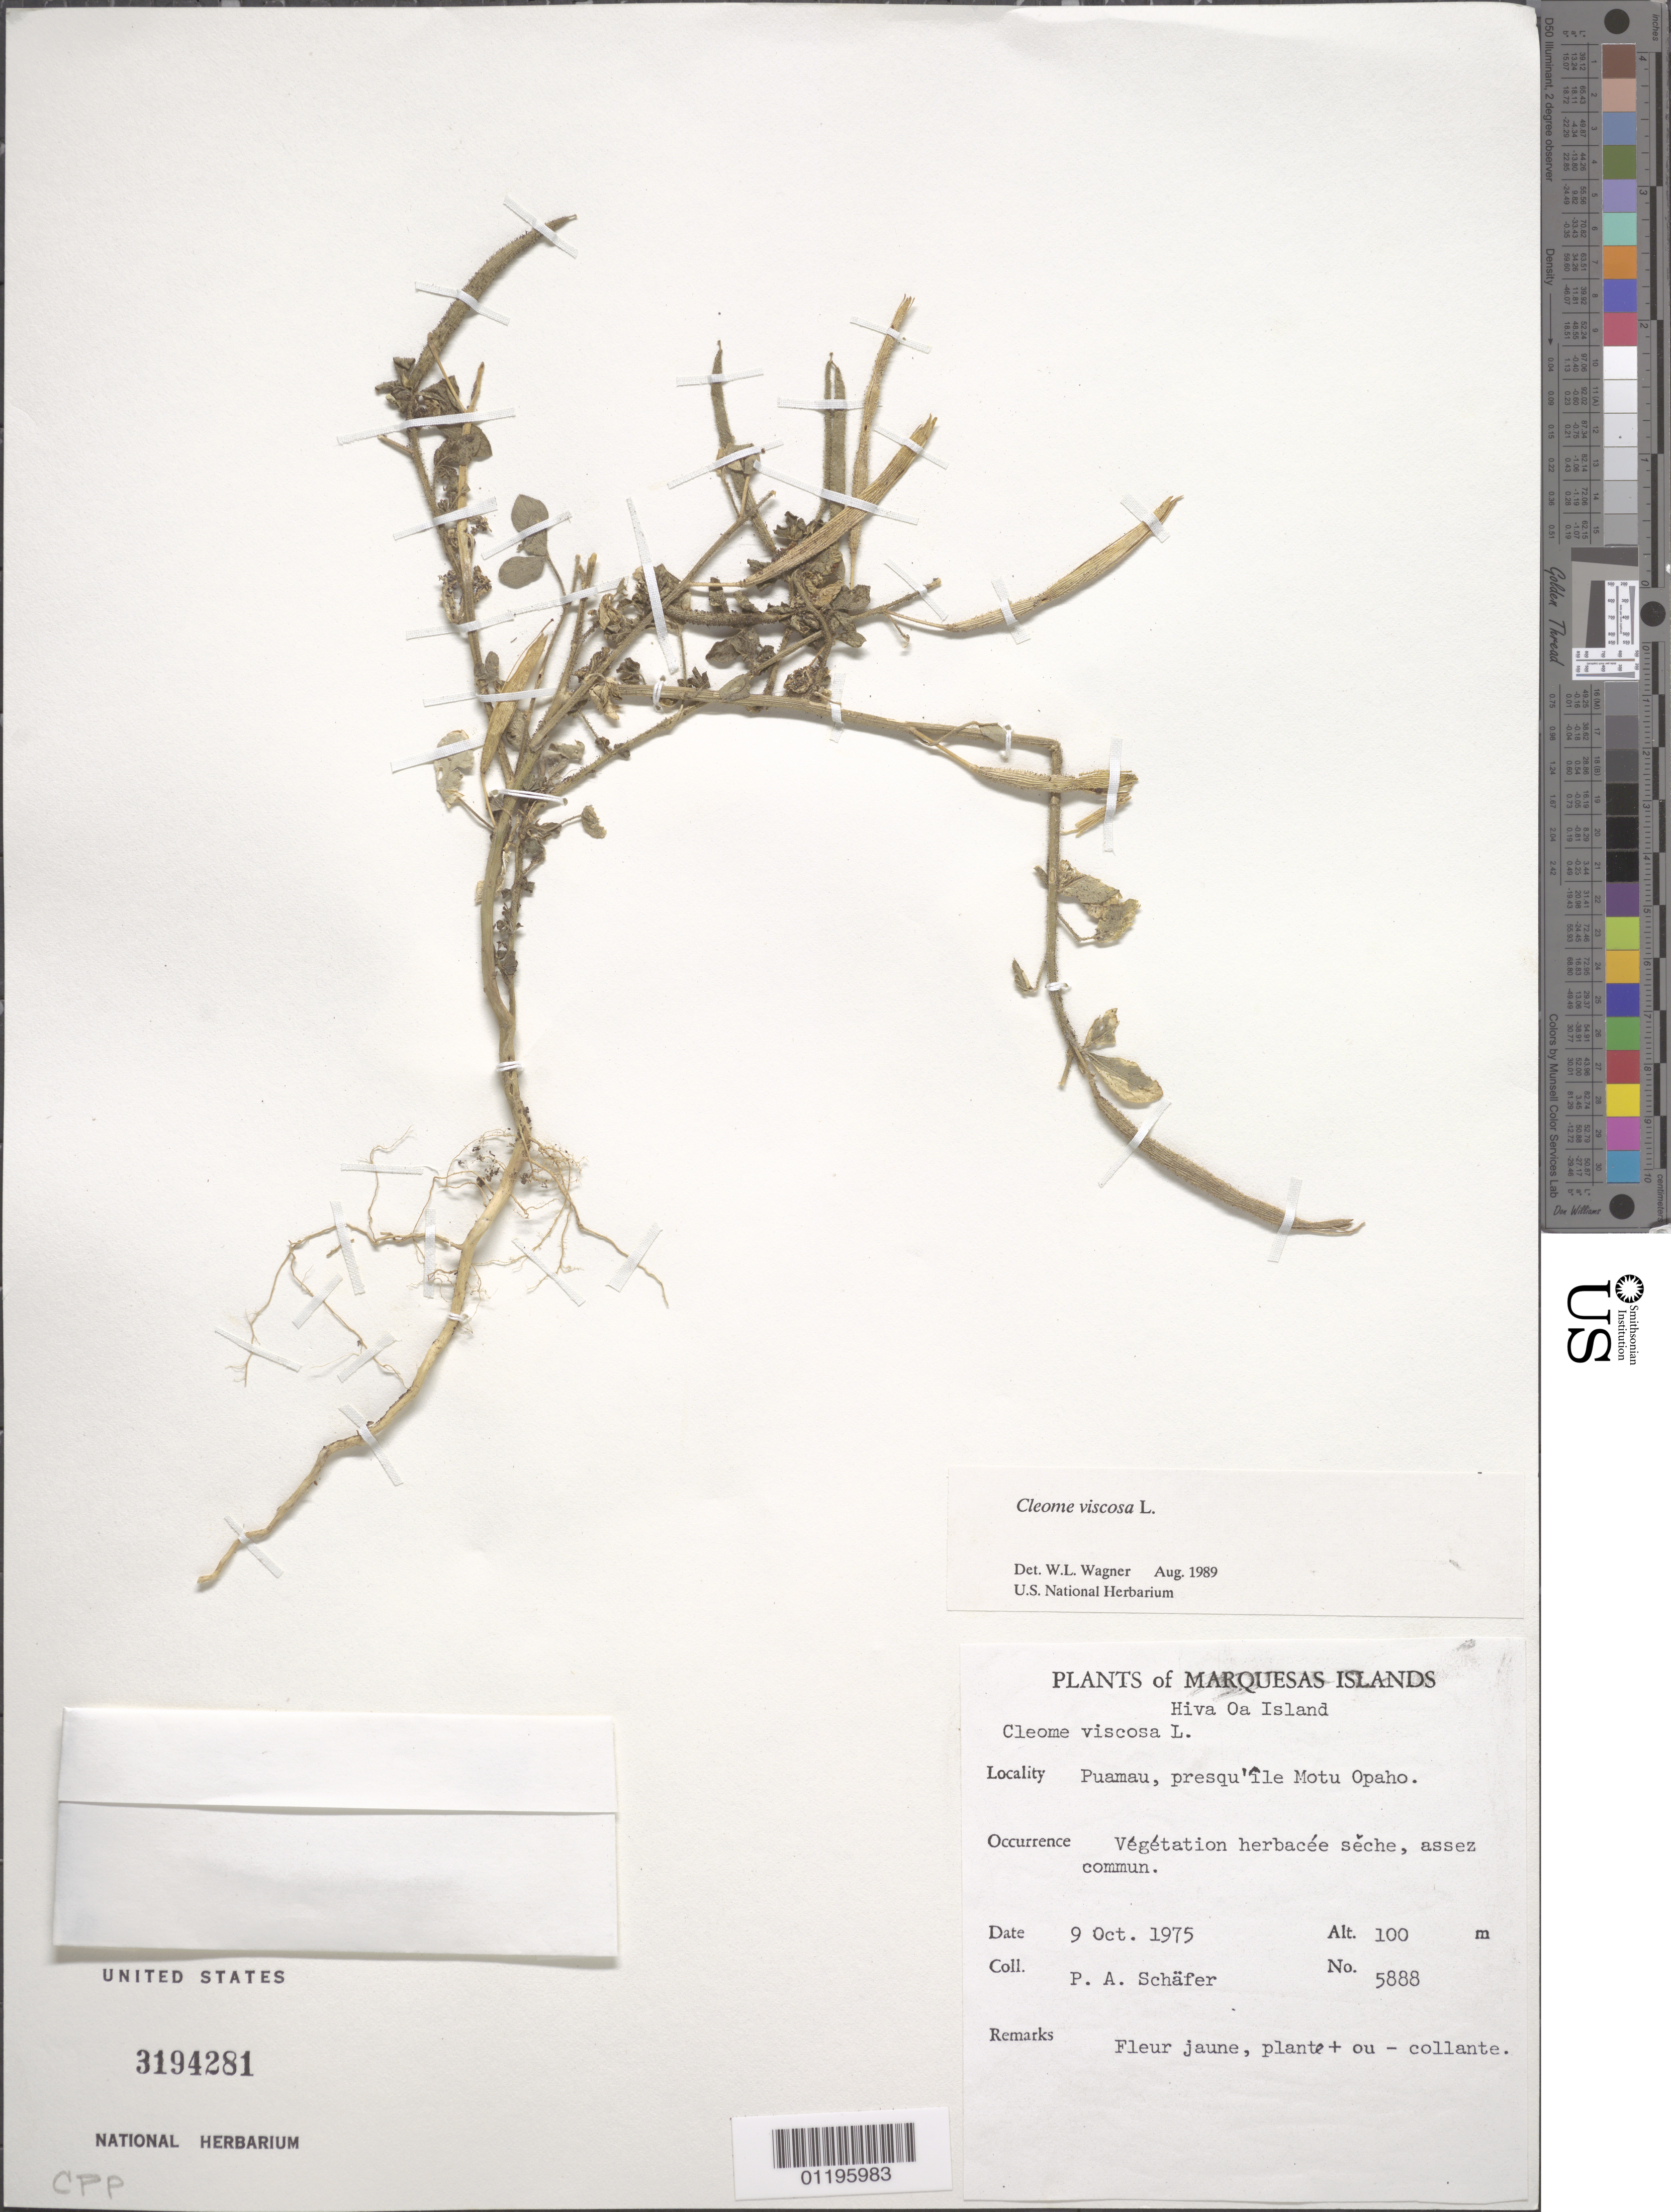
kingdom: Plantae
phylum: Tracheophyta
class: Magnoliopsida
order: Brassicales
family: Cleomaceae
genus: Arivela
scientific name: Arivela viscosa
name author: (L.) Raf.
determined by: Wagner, W. L., (BOT), Smithsonian Institution - National Museum of Natural History (UNITED STATES)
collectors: P. A. Schäfer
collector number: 5888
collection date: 1975-10-09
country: French Polynesia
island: Hiva Oa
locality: Puamau, presqu'île Motu Opaho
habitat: h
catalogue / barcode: US 3194281